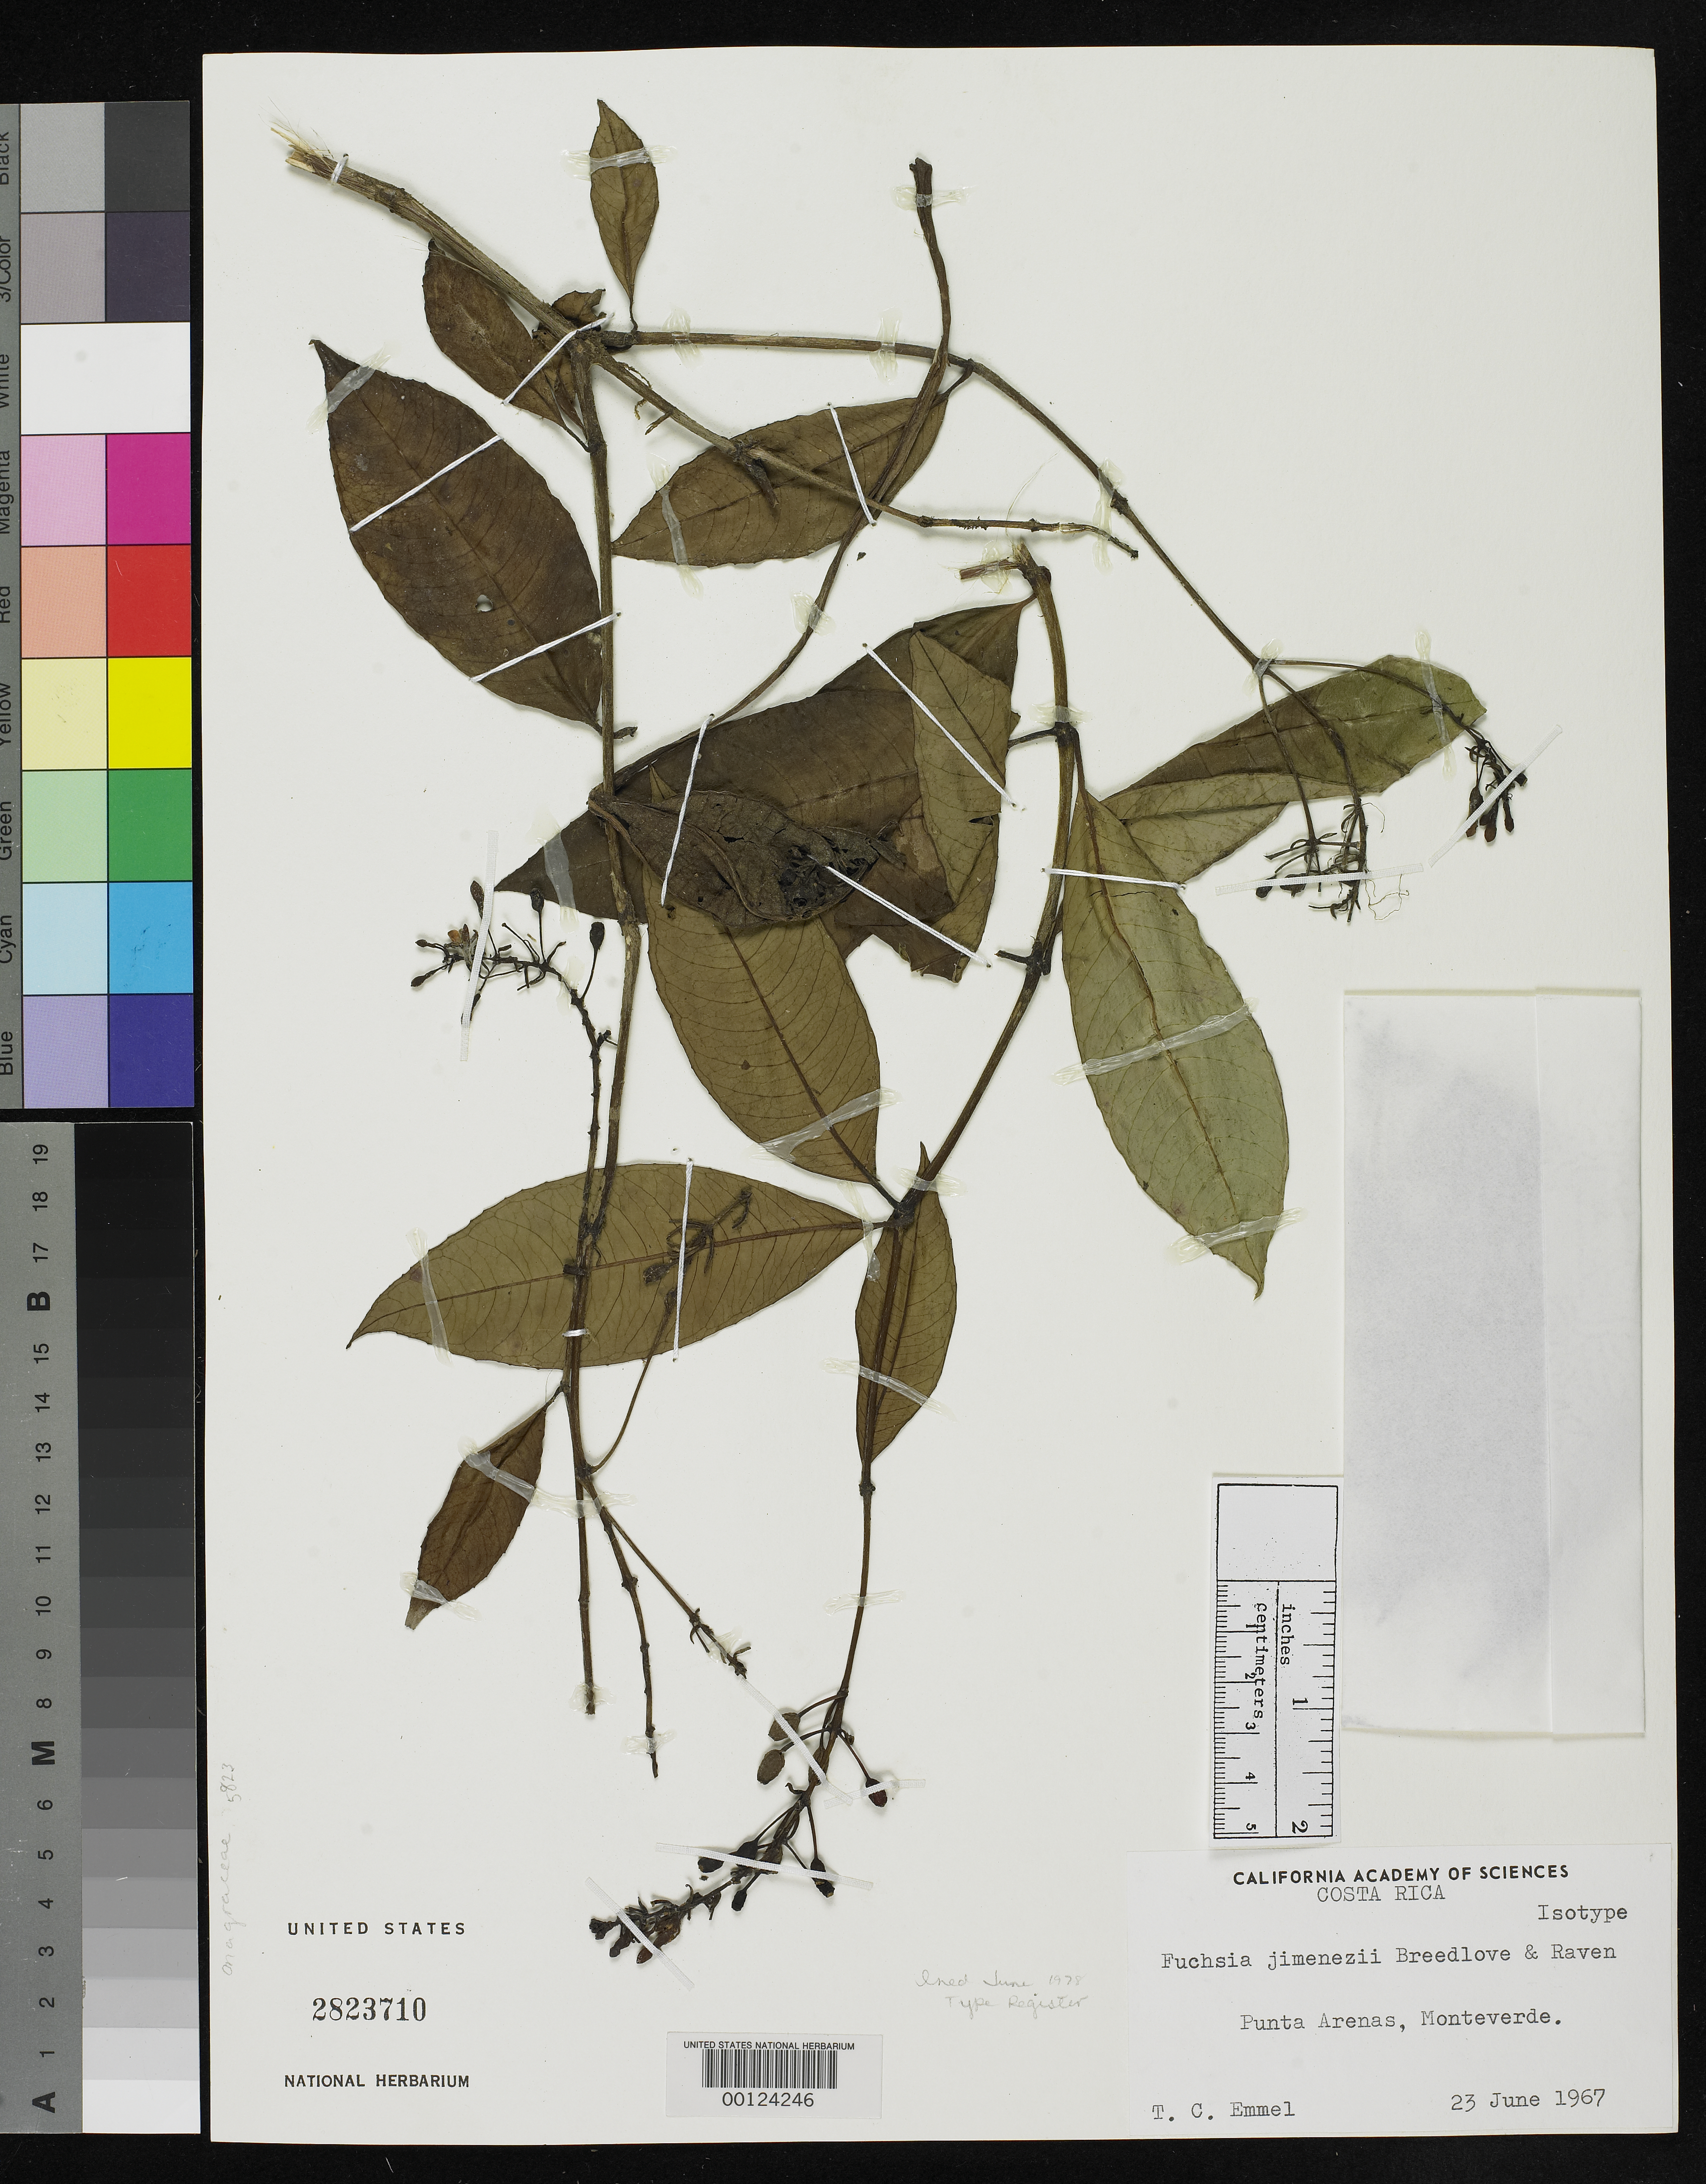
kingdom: Plantae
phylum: Tracheophyta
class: Magnoliopsida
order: Myrtales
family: Onagraceae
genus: Fuchsia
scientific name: Fuchsia jimenezii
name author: Breedlove et al.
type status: Isotype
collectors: T. Emmel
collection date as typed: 23 Jun 1967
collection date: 1967-06-23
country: Costa Rica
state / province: Puntarenas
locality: Monteverde.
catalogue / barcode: US 2823710